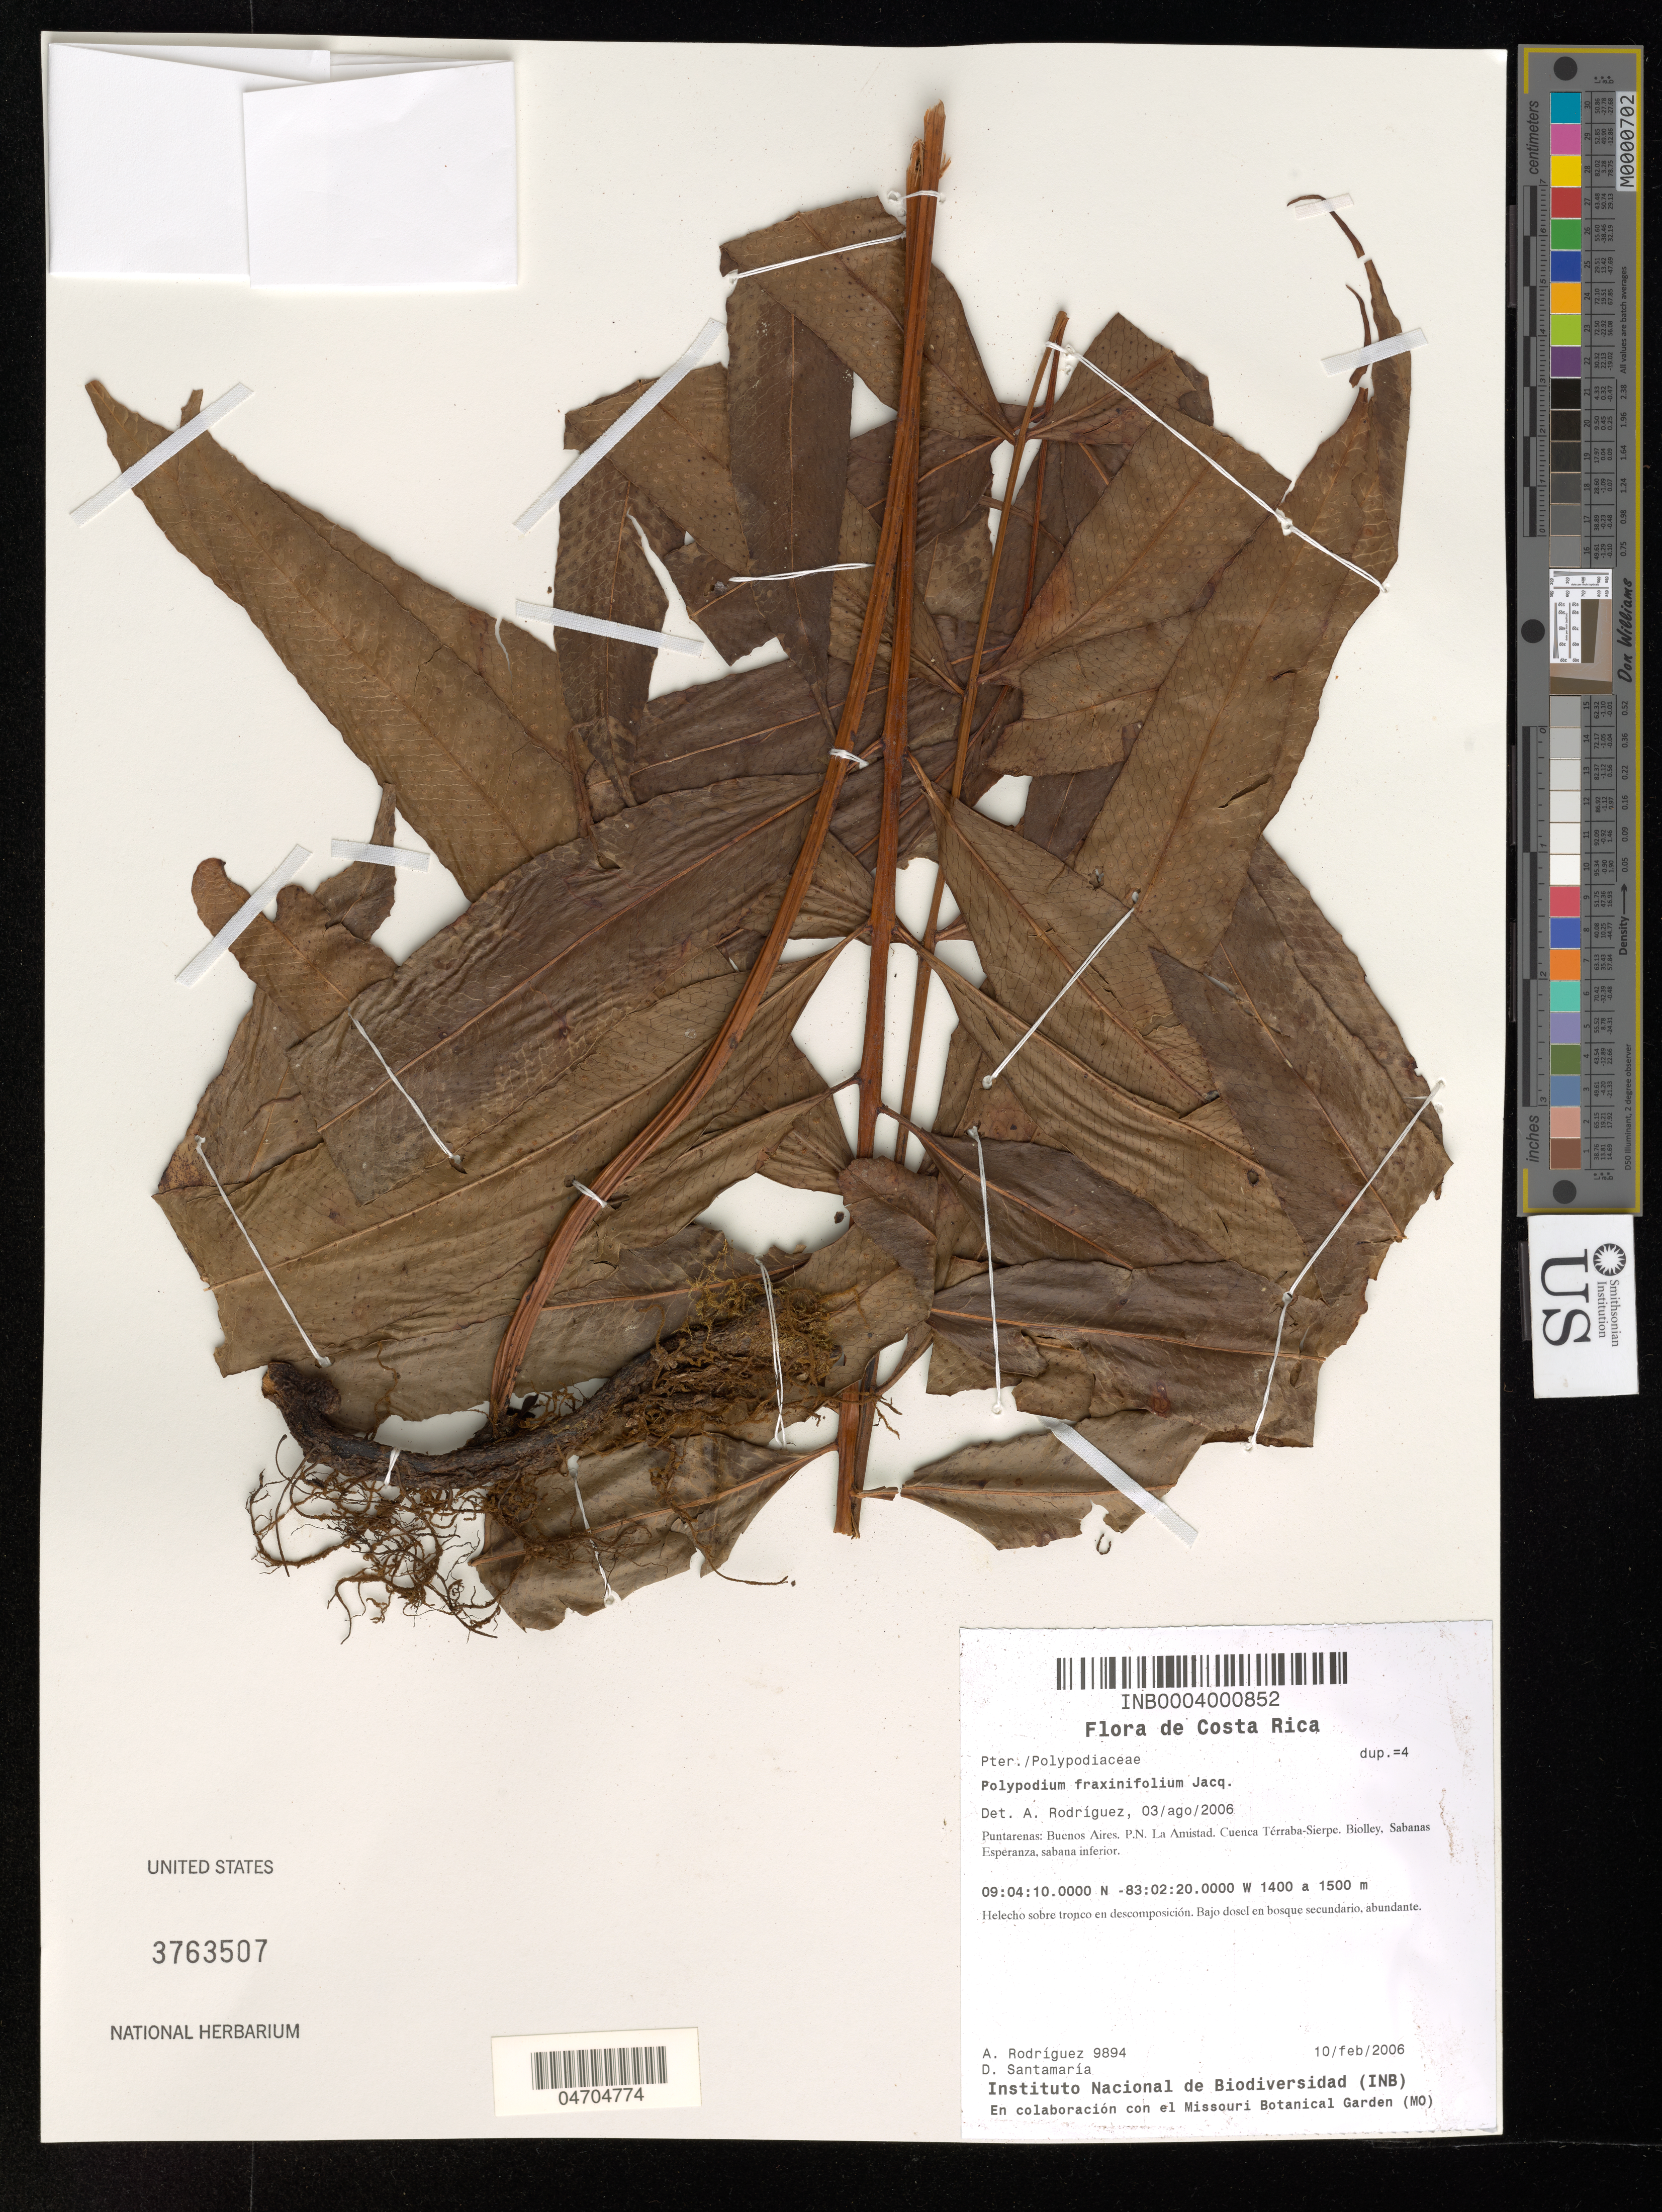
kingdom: Plantae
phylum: Tracheophyta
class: Polypodiopsida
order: Polypodiales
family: Polypodiaceae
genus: Serpocaulon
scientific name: Serpocaulon fraxinifolium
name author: (Jacq.) A.R. Sm.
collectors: A. Rodríguez & D. Santamaria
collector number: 9894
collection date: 2006-02-10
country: Costa Rica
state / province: Puntarenas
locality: Buenos Aires. P. N. La Amistad. Cuenca Térraba- Sierpe. Biolley, Sabanas Esperanza, sabana inferior.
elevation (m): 1400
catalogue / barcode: US 3763507